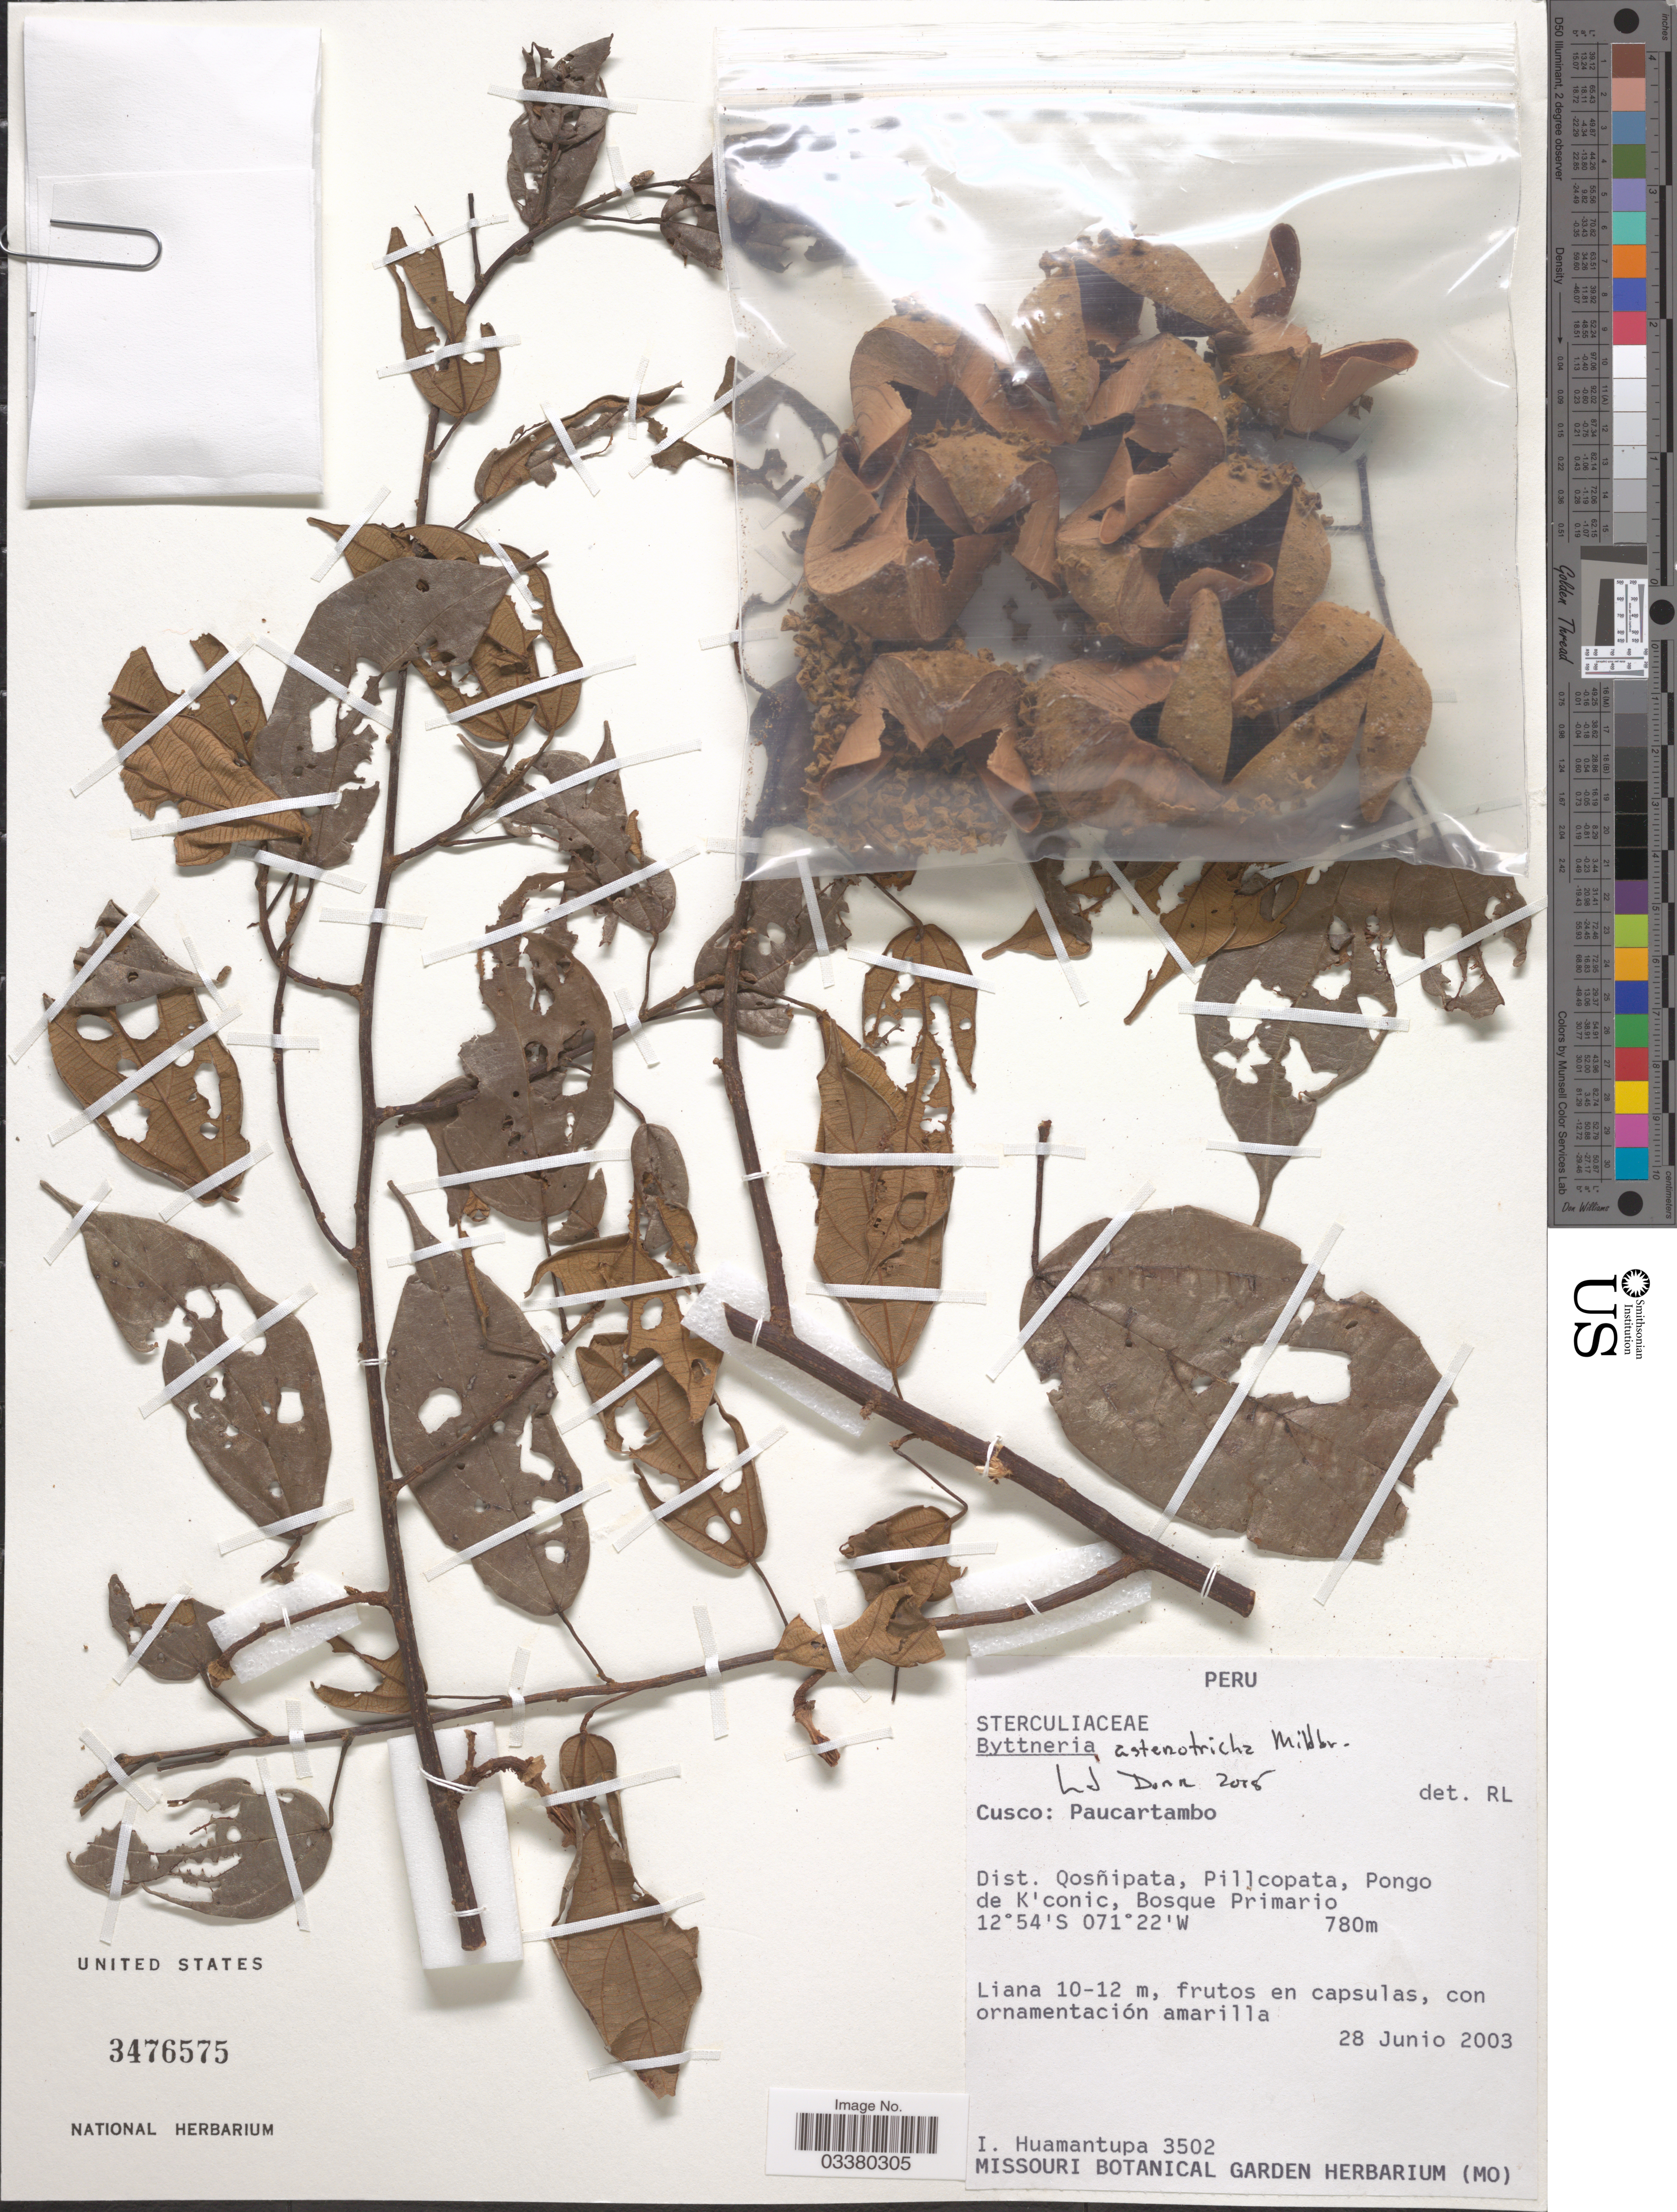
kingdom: Plantae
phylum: Tracheophyta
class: Magnoliopsida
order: Malvales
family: Malvaceae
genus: Byttneria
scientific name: Byttneria asterotricha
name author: Mildbr.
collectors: I. Huamantupa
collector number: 3502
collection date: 2003-06-28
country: Peru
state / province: Cusco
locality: Paucartambo. Dist. Qosñipata, Pillcopata, Pongo de K'conic, Bosque Primario.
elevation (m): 780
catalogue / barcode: US 3476575